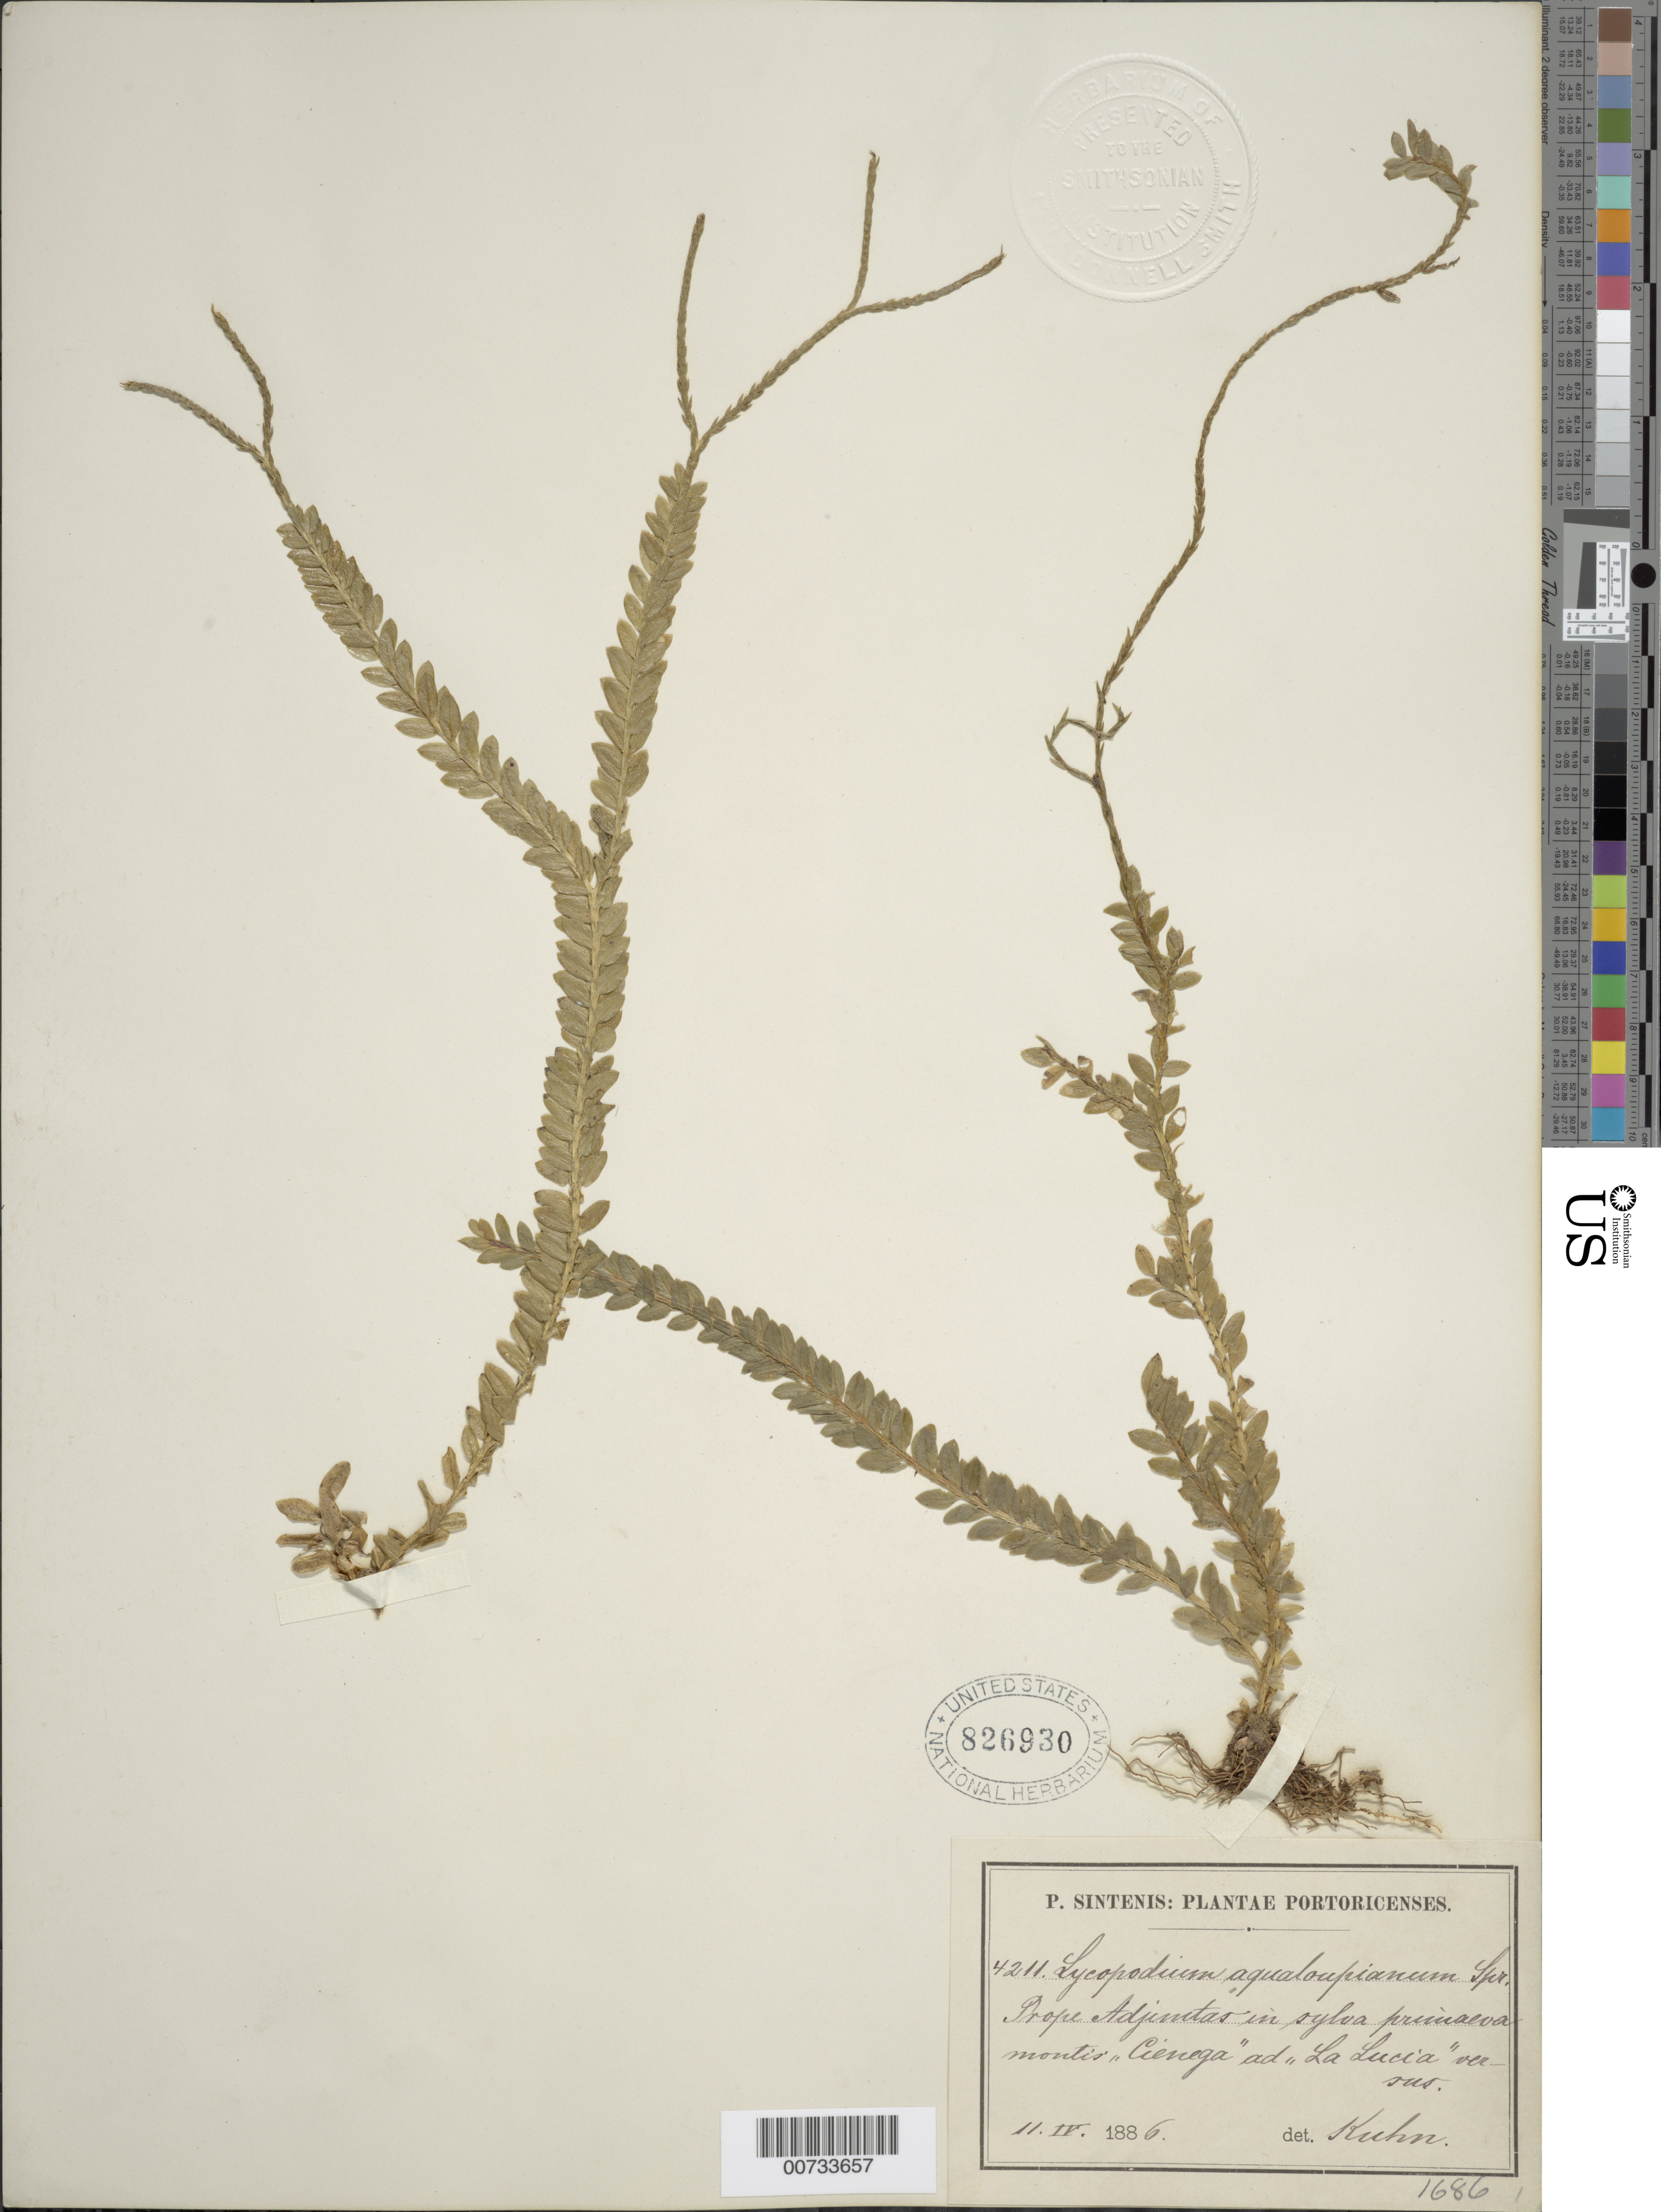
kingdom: Plantae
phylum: Tracheophyta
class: Lycopodiopsida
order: Lycopodiales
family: Lycopodiaceae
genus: Phlegmariurus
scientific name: Phlegmariurus aqualupianus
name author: (Spring) B. Øllg.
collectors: P. Sintenis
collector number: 4211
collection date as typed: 11 Apr 1886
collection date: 1886-04-11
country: Puerto Rico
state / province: Adjuntas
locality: Prope Adjuntas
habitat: In sylva primaeva montis "Cienega" ad "La Lucia" versus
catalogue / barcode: US 826930